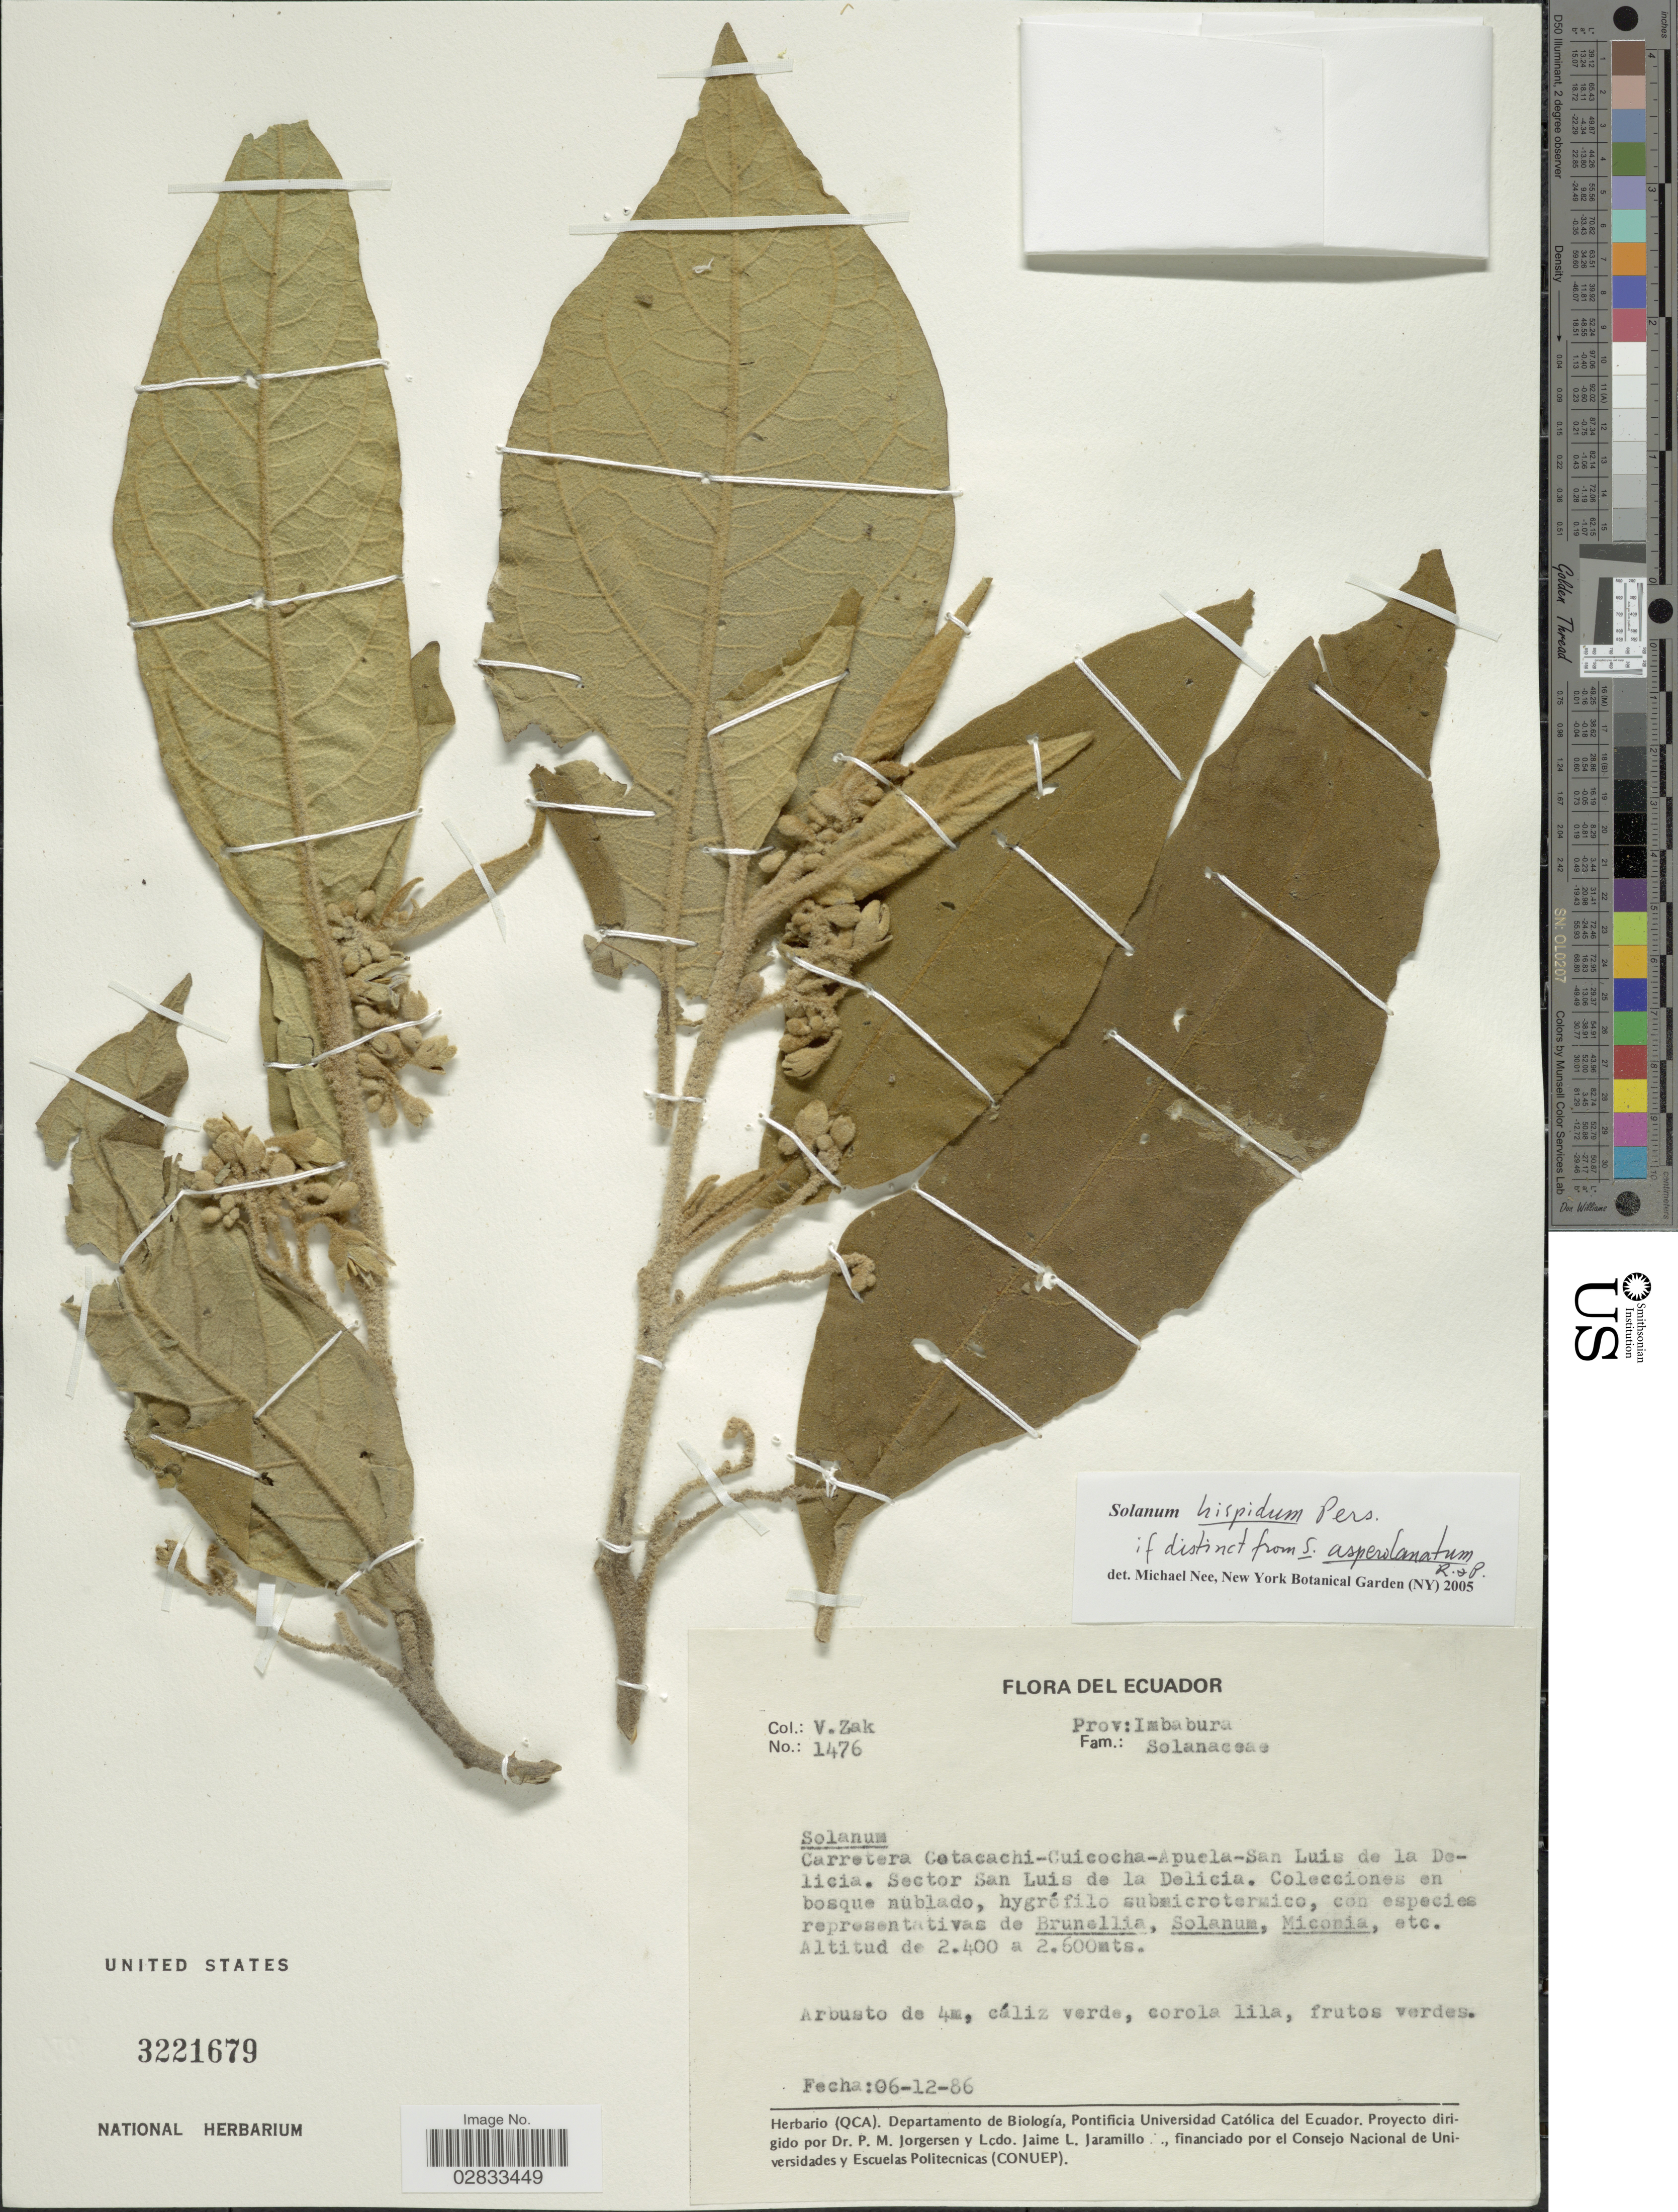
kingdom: Plantae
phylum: Tracheophyta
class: Magnoliopsida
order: Solanales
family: Solanaceae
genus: Solanum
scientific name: Solanum hispidum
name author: Pers.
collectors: V. Zak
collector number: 1476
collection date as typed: Transcribed d/m/y: 6/12/86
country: Ecuador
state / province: Imbabura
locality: Carretera Cotacachi-Cuicocha-Apuela-San Luis de la Delicia. Sector San Luis de la Delicia.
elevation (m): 2400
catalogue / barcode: US 3221679